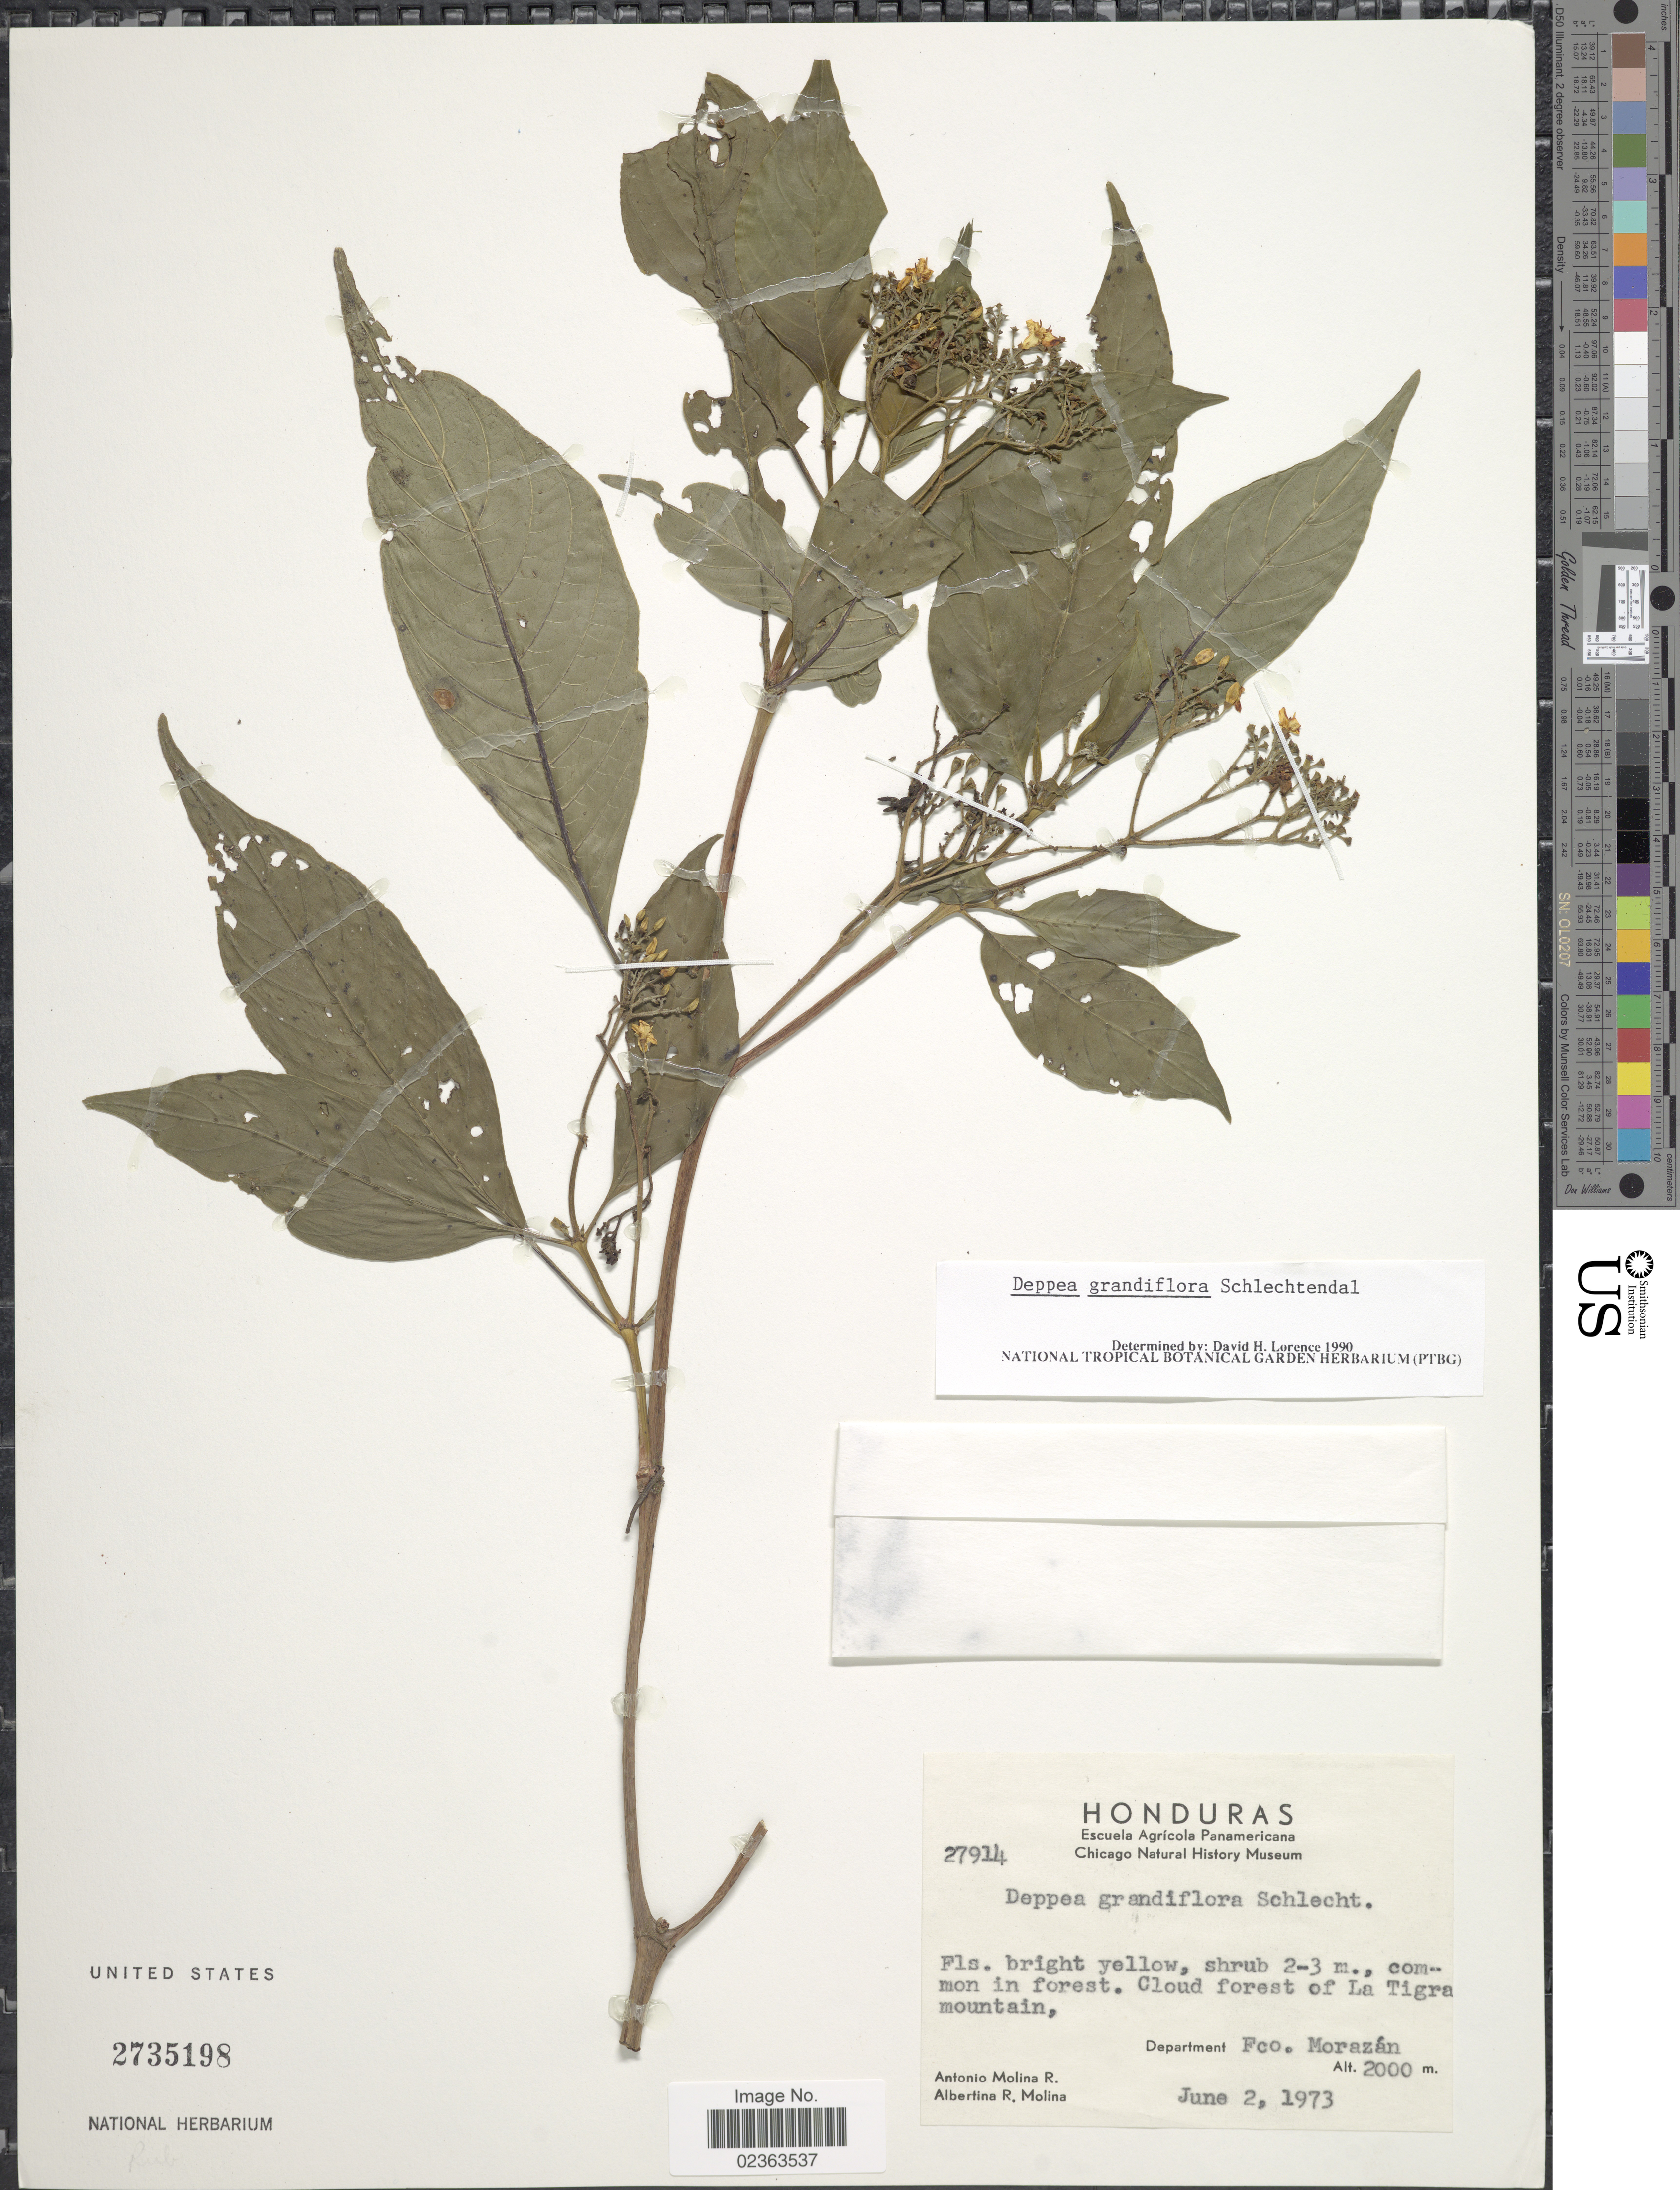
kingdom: Plantae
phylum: Tracheophyta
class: Magnoliopsida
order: Gentianales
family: Rubiaceae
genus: Deppea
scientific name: Deppea grandiflora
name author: Schltdl.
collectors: A. Molina R. & A. R. Molina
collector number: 27914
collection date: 1973-06-02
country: Honduras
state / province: Fco. Morazán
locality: Common in forest. Cloud forest of La Tigra mountain, Department Fco Morazán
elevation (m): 2000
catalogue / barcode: US 2735198